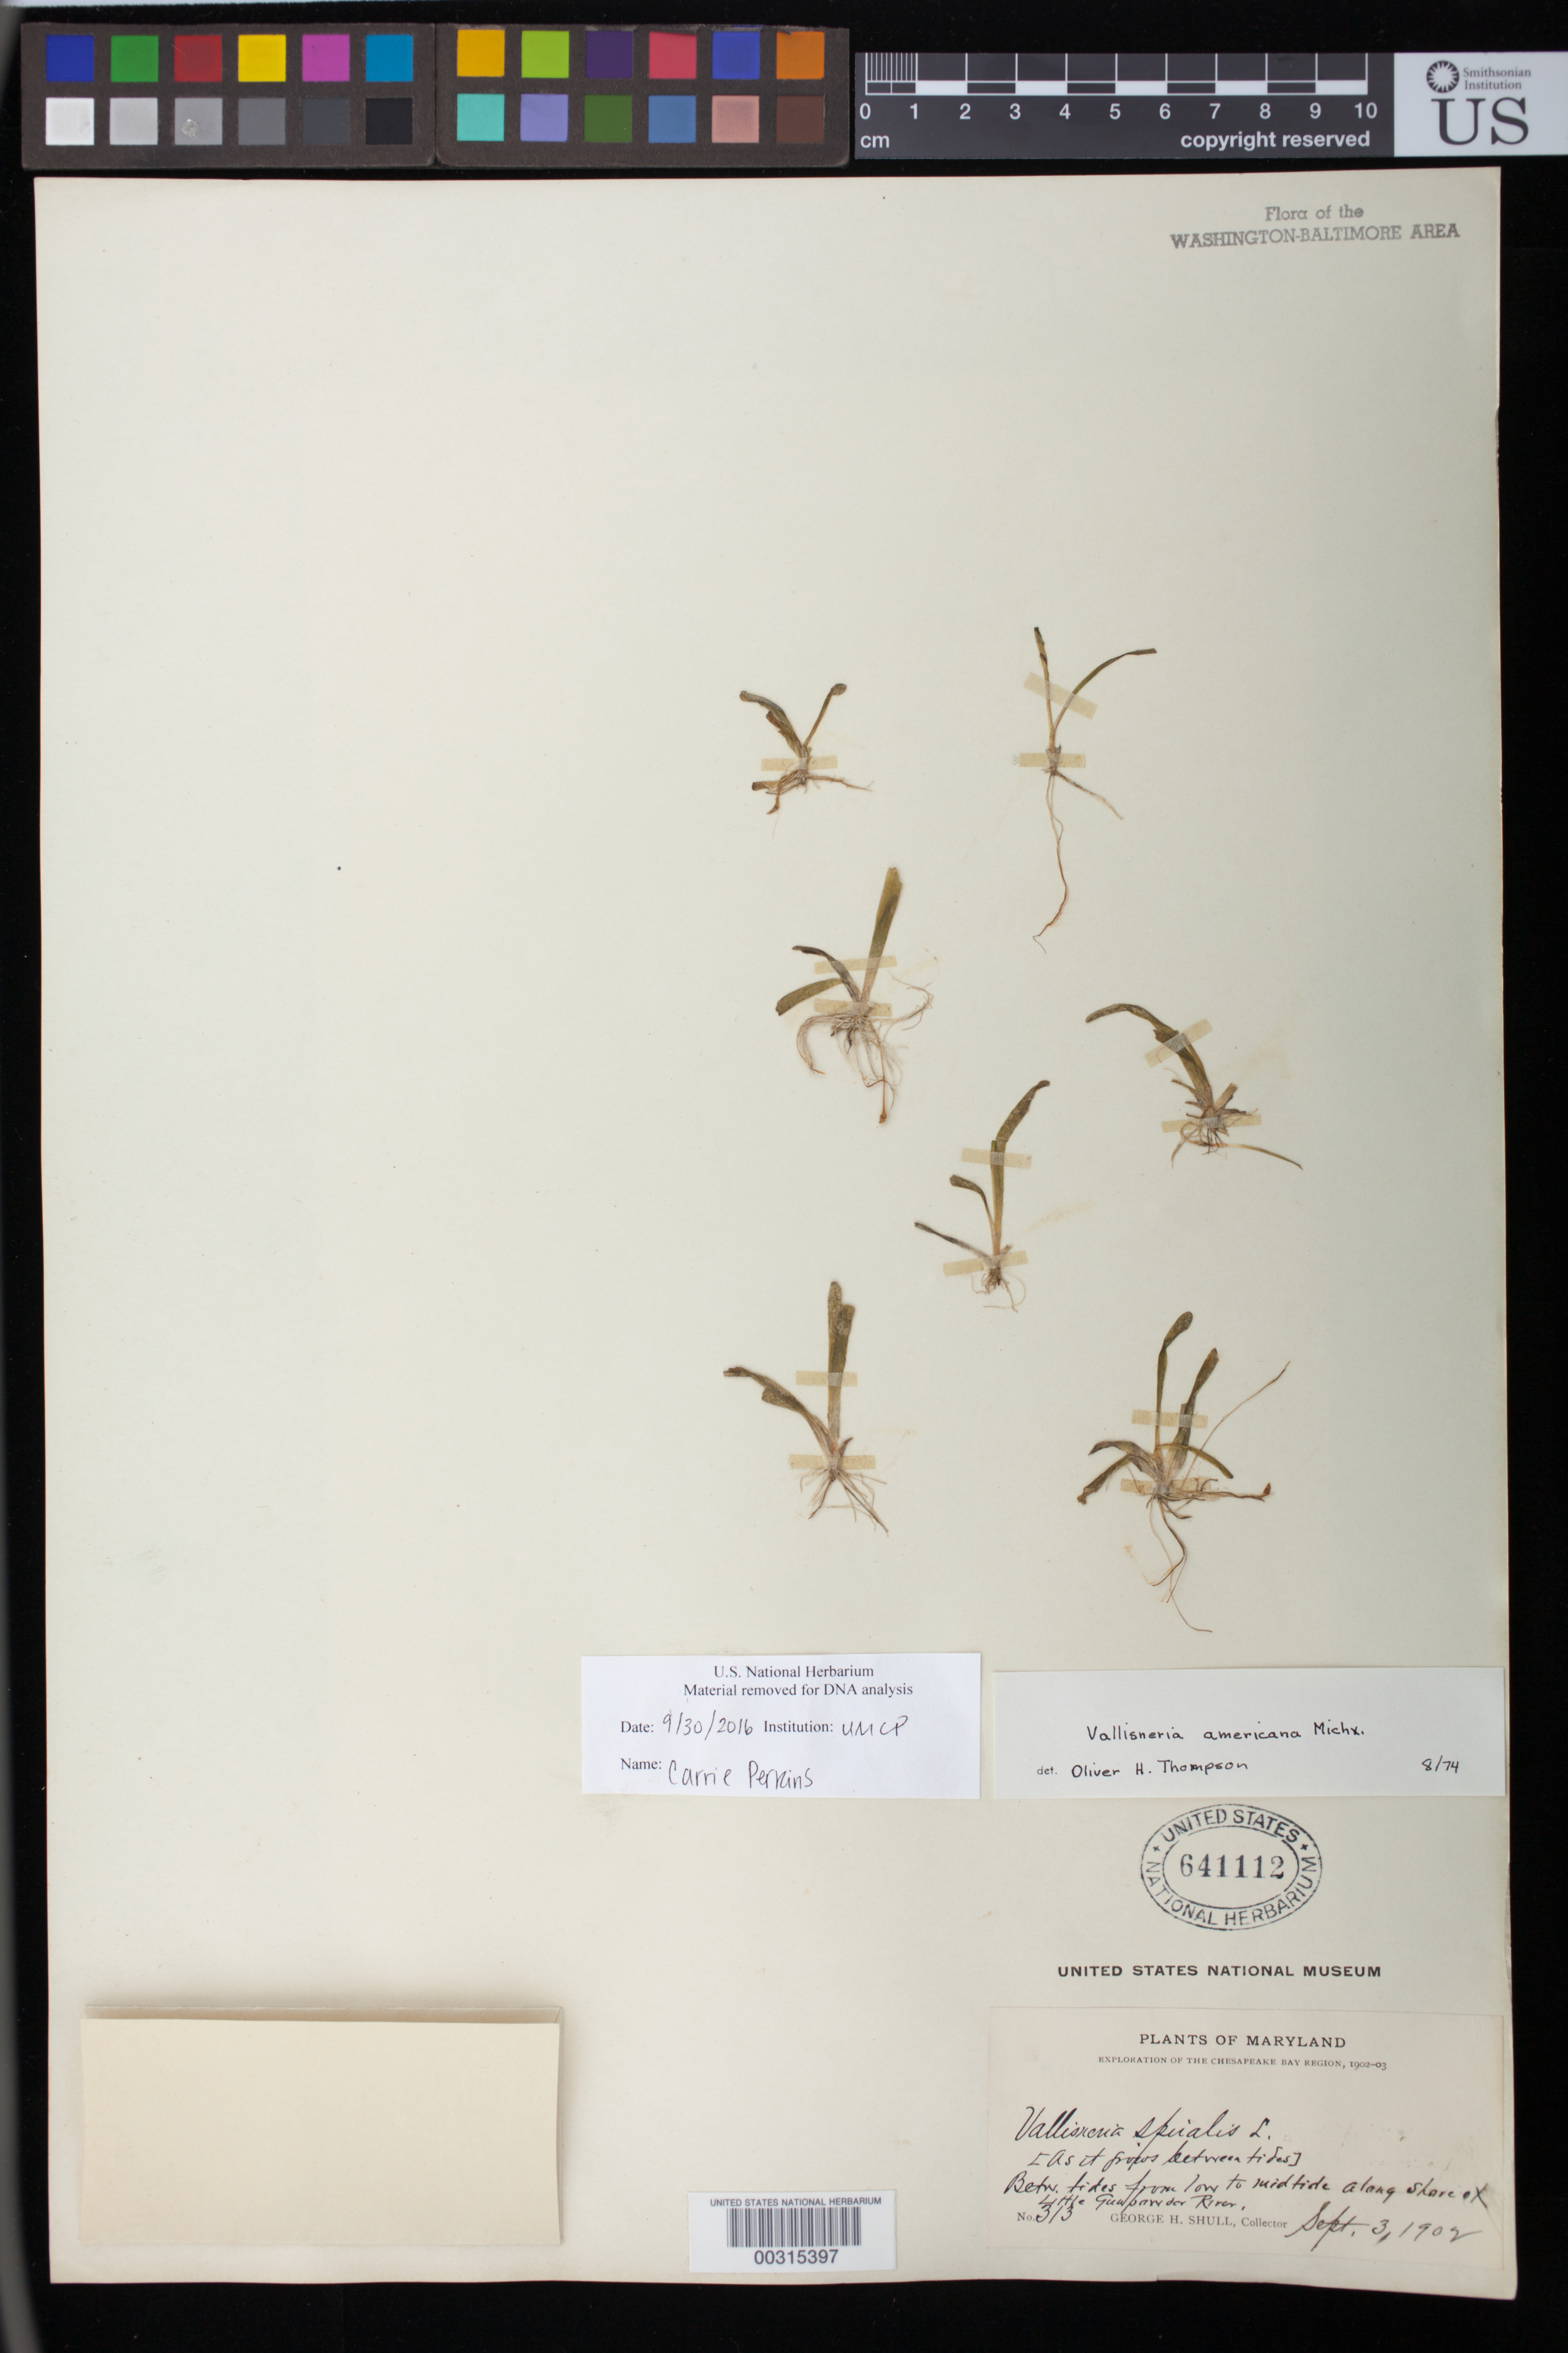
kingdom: Plantae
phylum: Tracheophyta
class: Liliopsida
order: Alismatales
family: Hydrocharitaceae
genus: Vallisneria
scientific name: Vallisneria americana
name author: Michx.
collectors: G. H. Shull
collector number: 313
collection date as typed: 03 Sep 1902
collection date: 1902-09-03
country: United States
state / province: Maryland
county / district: Harford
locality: Little Gunpowder River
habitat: Between tides from low to mid tide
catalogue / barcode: US 641112